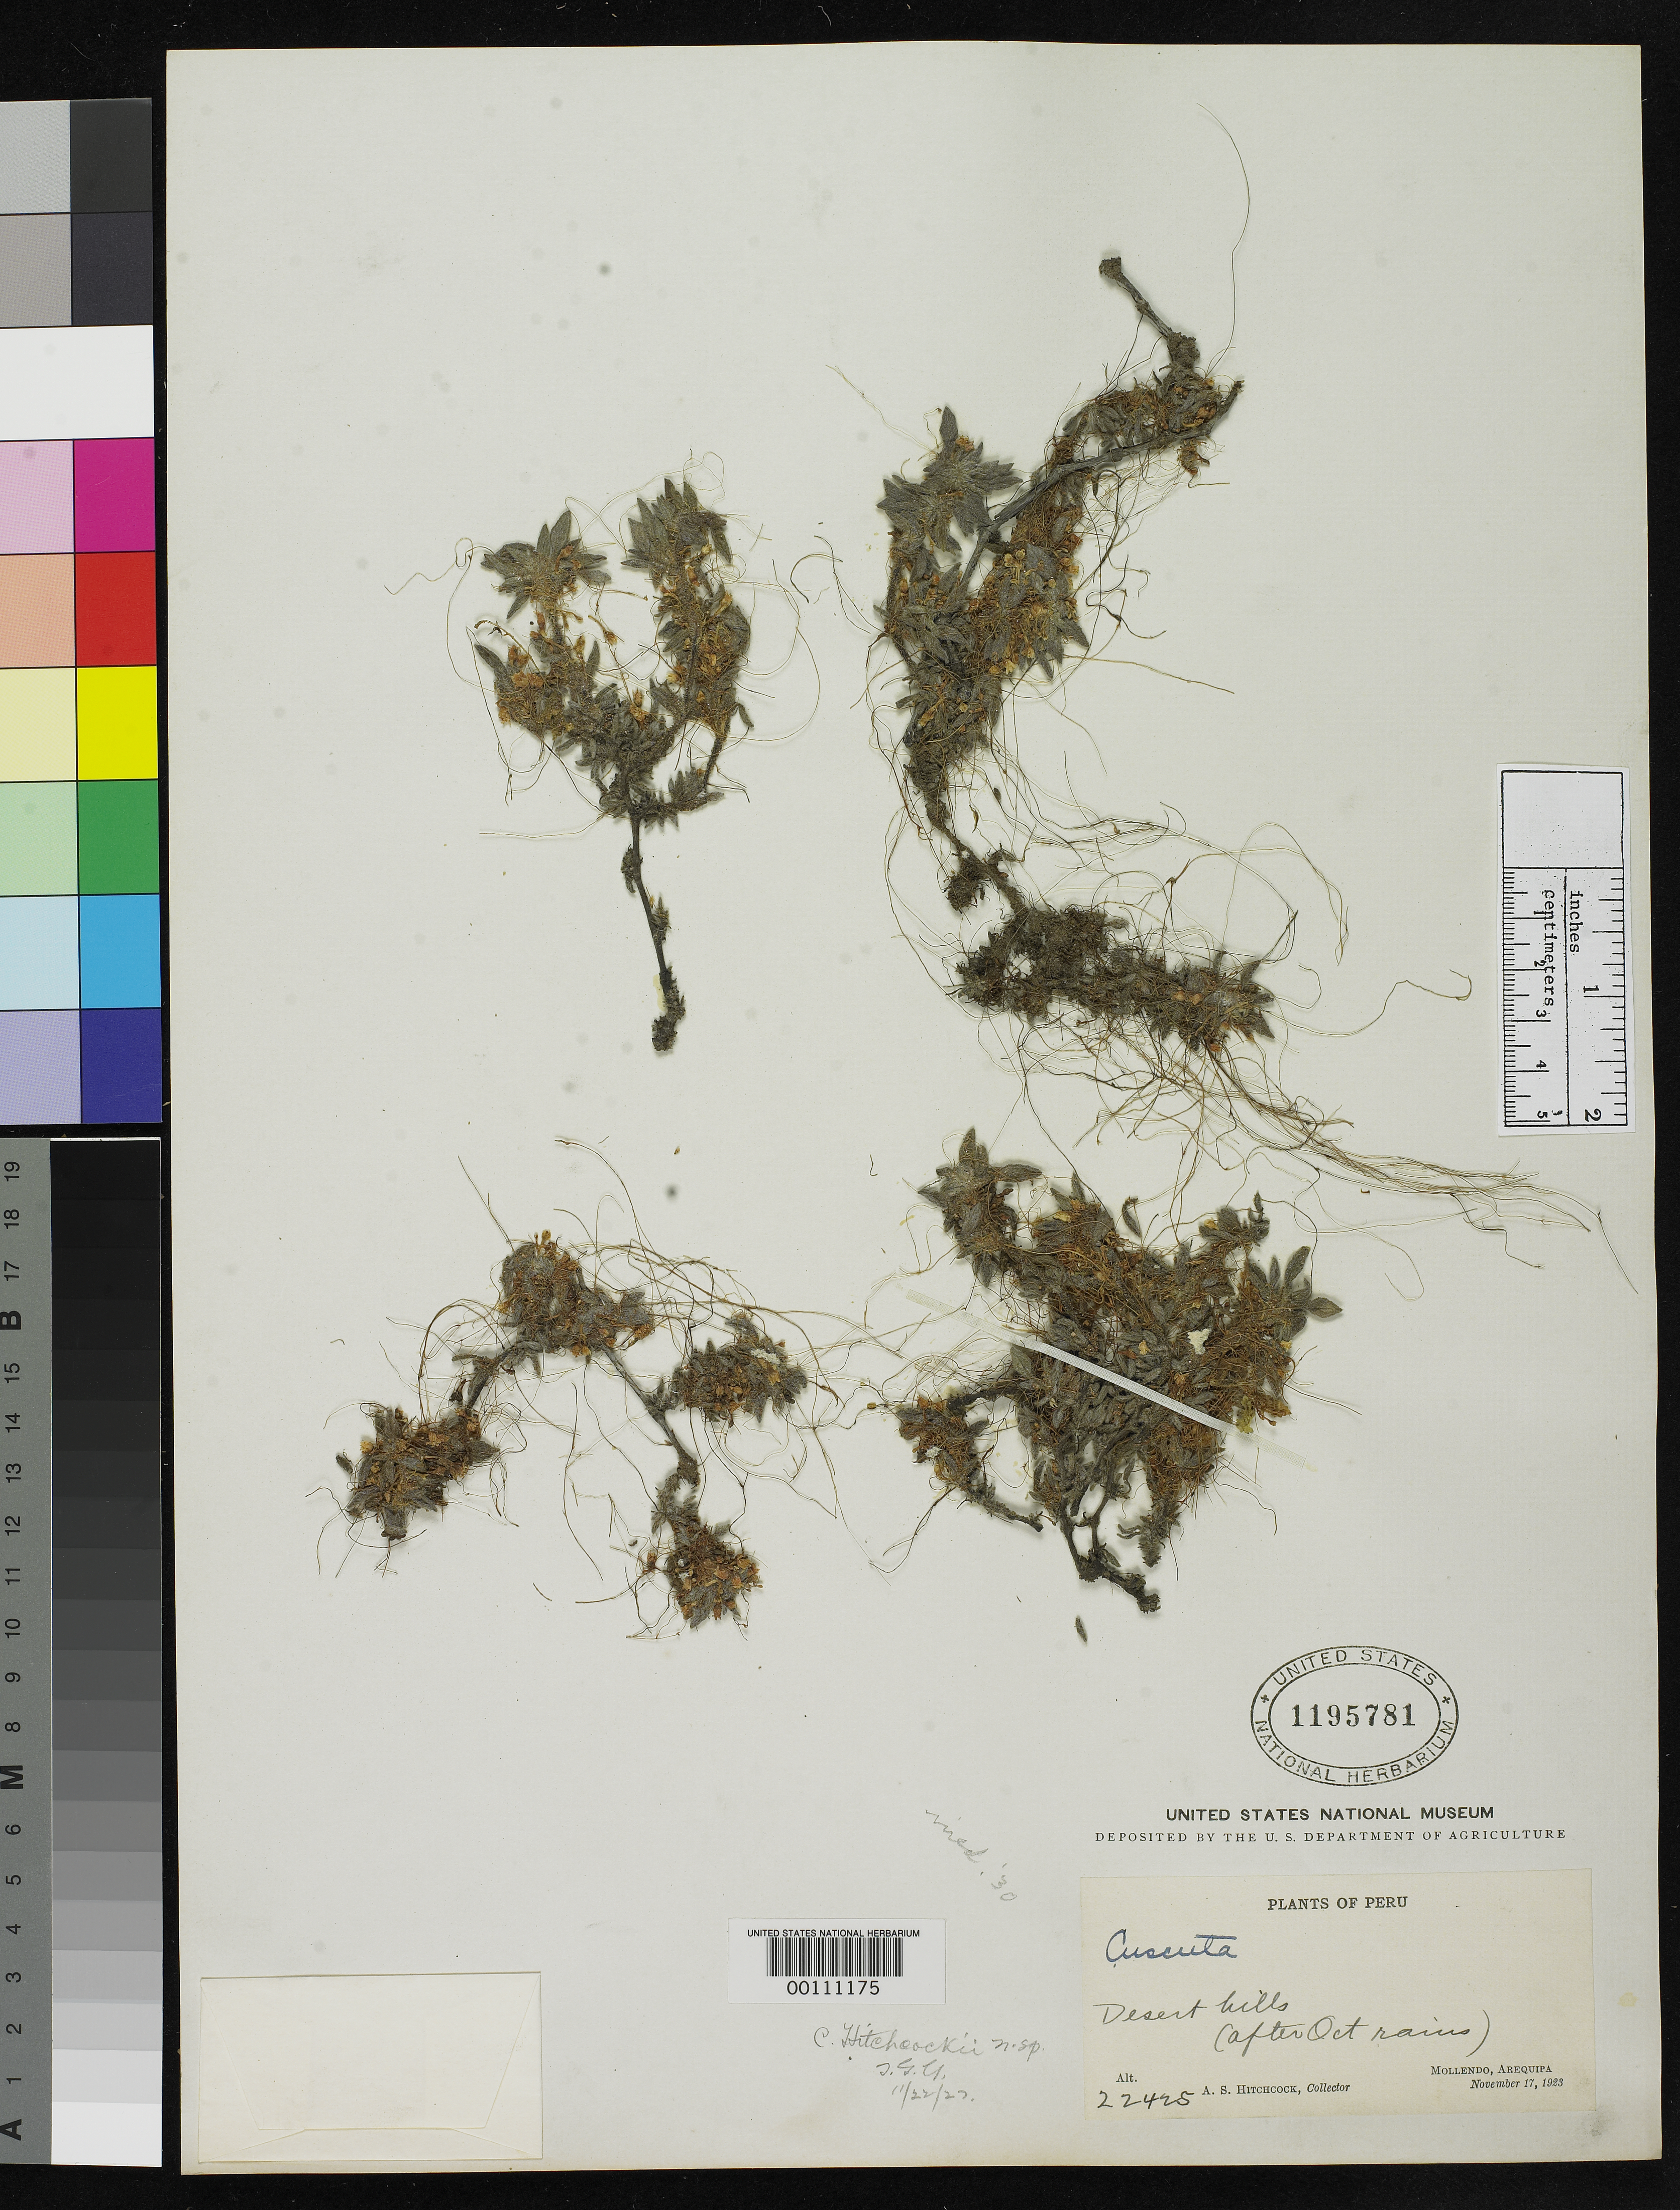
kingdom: Plantae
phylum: Tracheophyta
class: Magnoliopsida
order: Solanales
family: Convolvulaceae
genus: Cuscuta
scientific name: Cuscuta hitchcockii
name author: Yunck.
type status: Holotype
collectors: A. S. Hitchcock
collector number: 22425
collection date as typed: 17 Nov 1923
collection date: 1923-11-17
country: Peru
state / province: Arequipa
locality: Mollendo, desert hills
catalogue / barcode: US 1195781